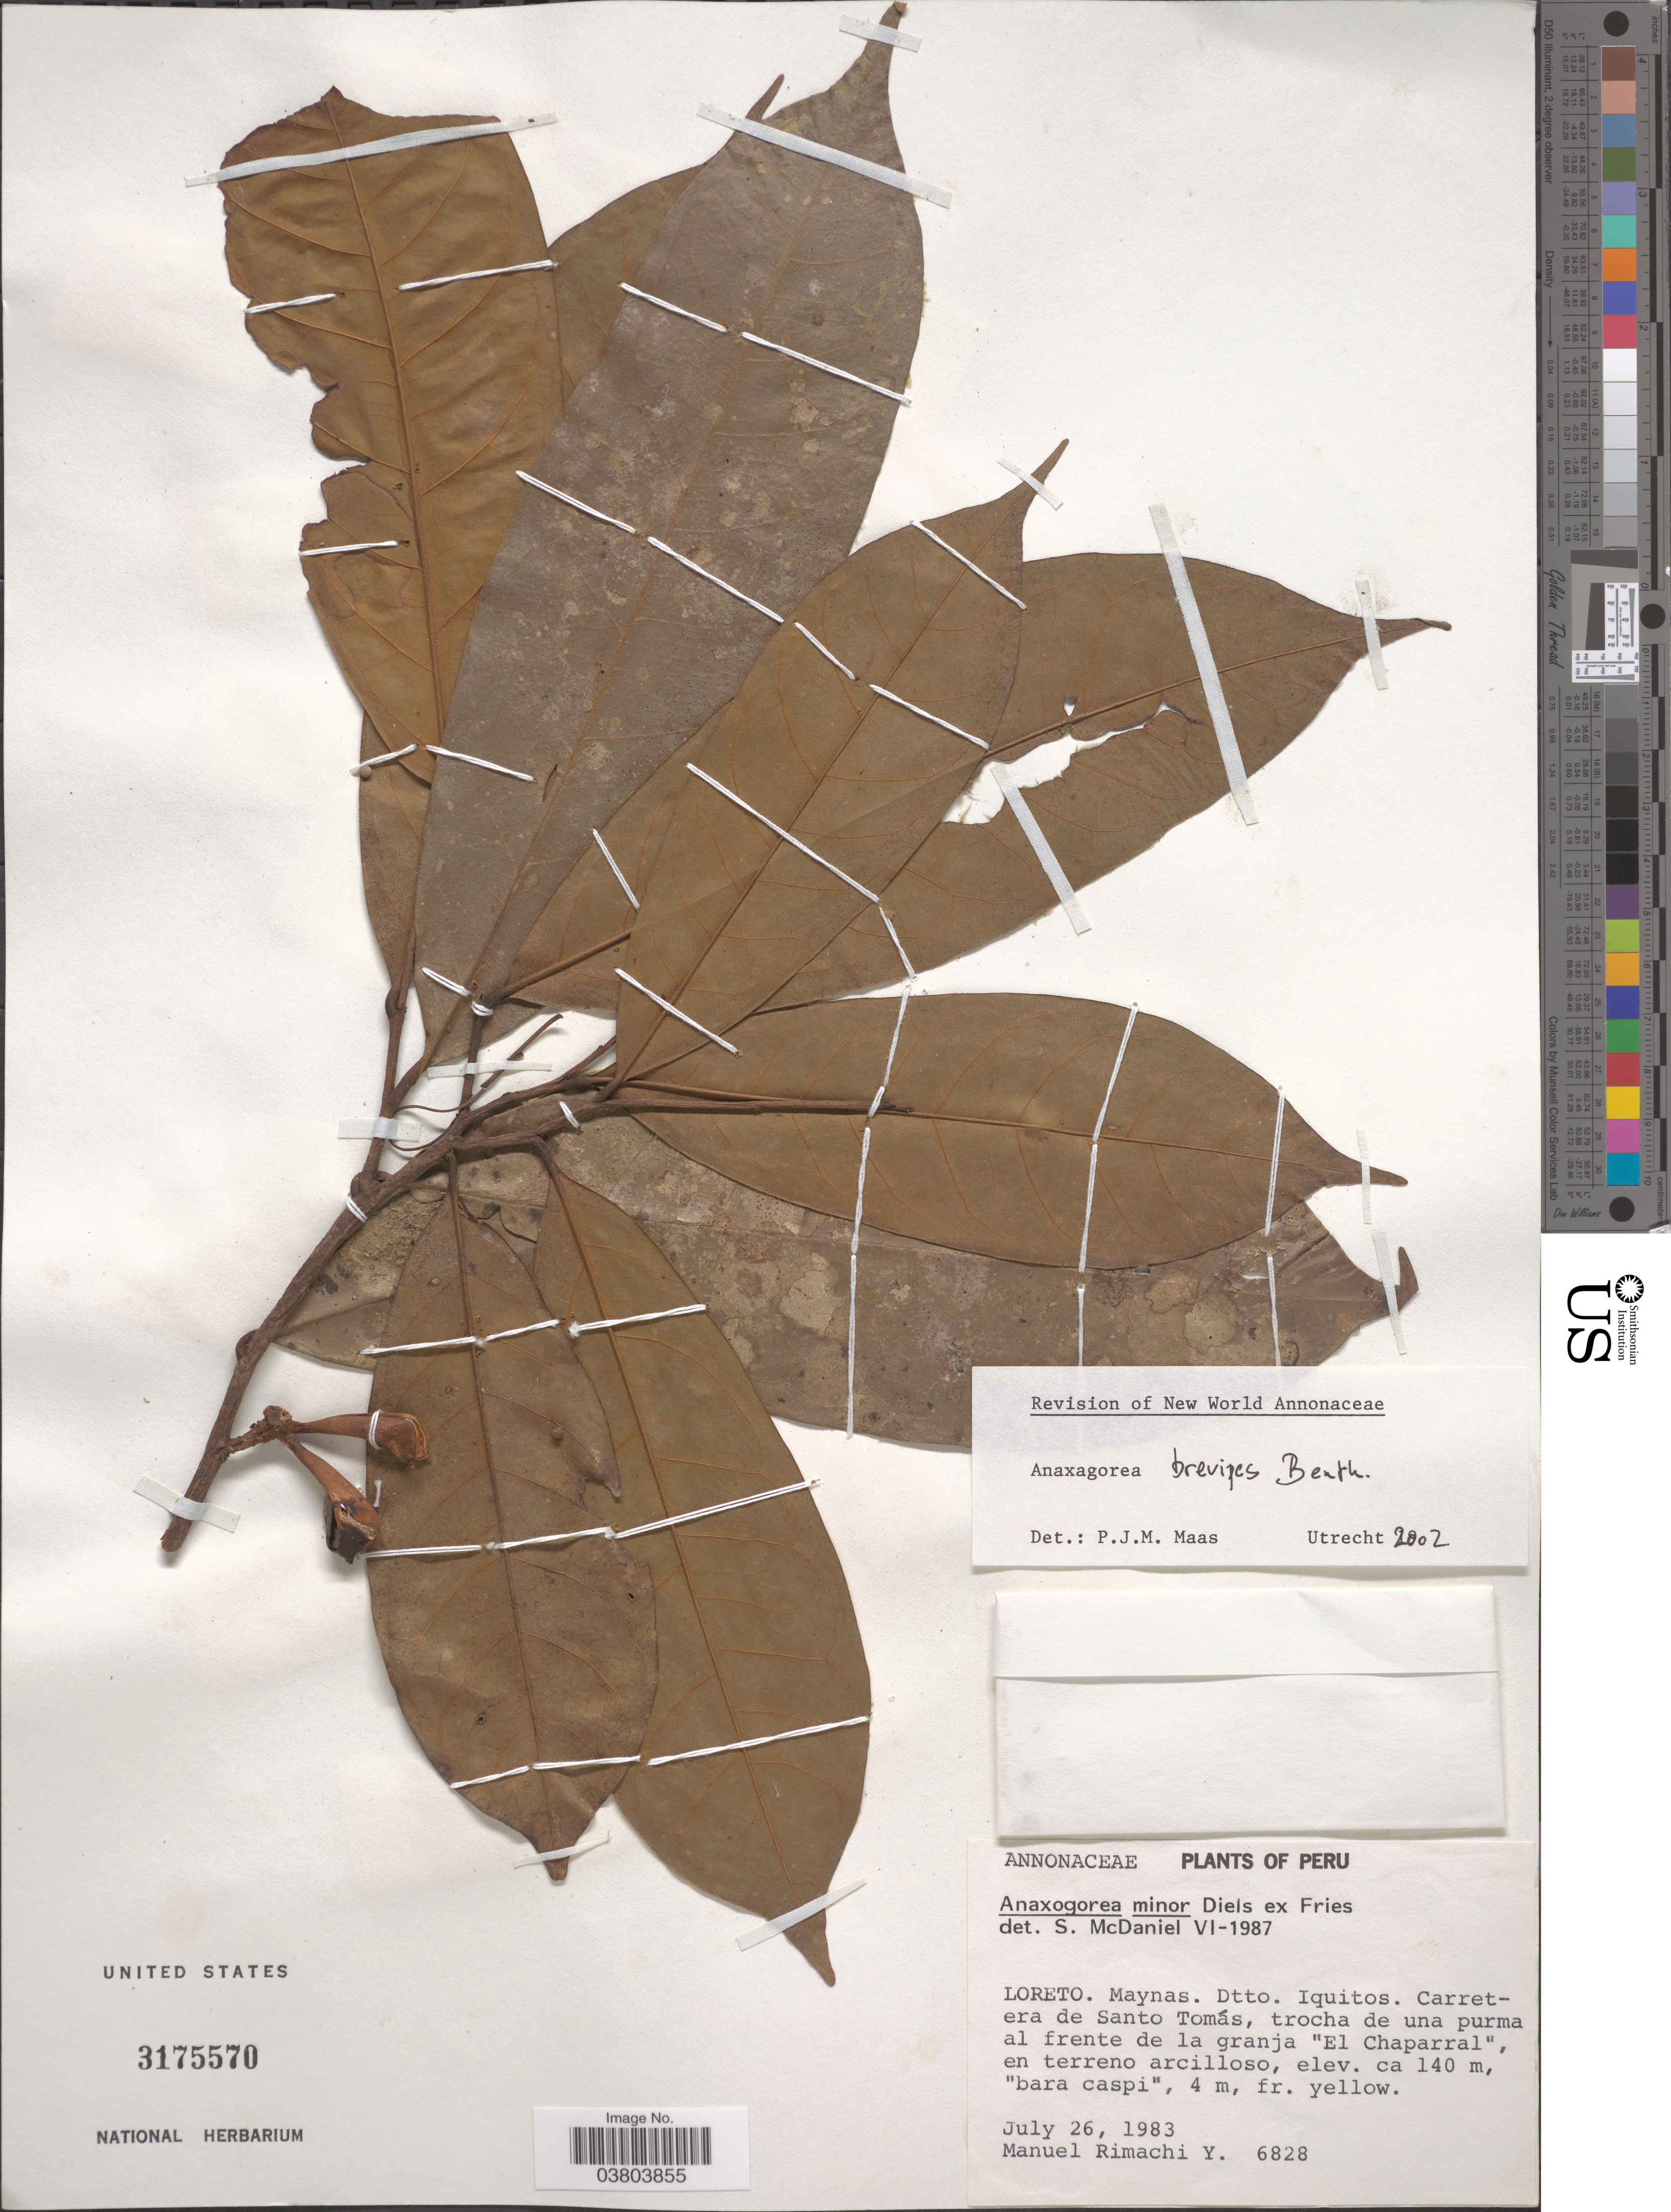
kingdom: Plantae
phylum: Tracheophyta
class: Magnoliopsida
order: Magnoliales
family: Annonaceae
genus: Anaxagorea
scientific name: Anaxagorea brevipes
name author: Benth.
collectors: M. Rimachi Y.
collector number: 6828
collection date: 1983-07-26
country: Peru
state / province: Loreto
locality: Maynas. Dtto. Iquitos. Carretera de Santo Tomás, trocha de una purma al frente de la granja "El Chaparral".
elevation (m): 140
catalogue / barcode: US 3175570